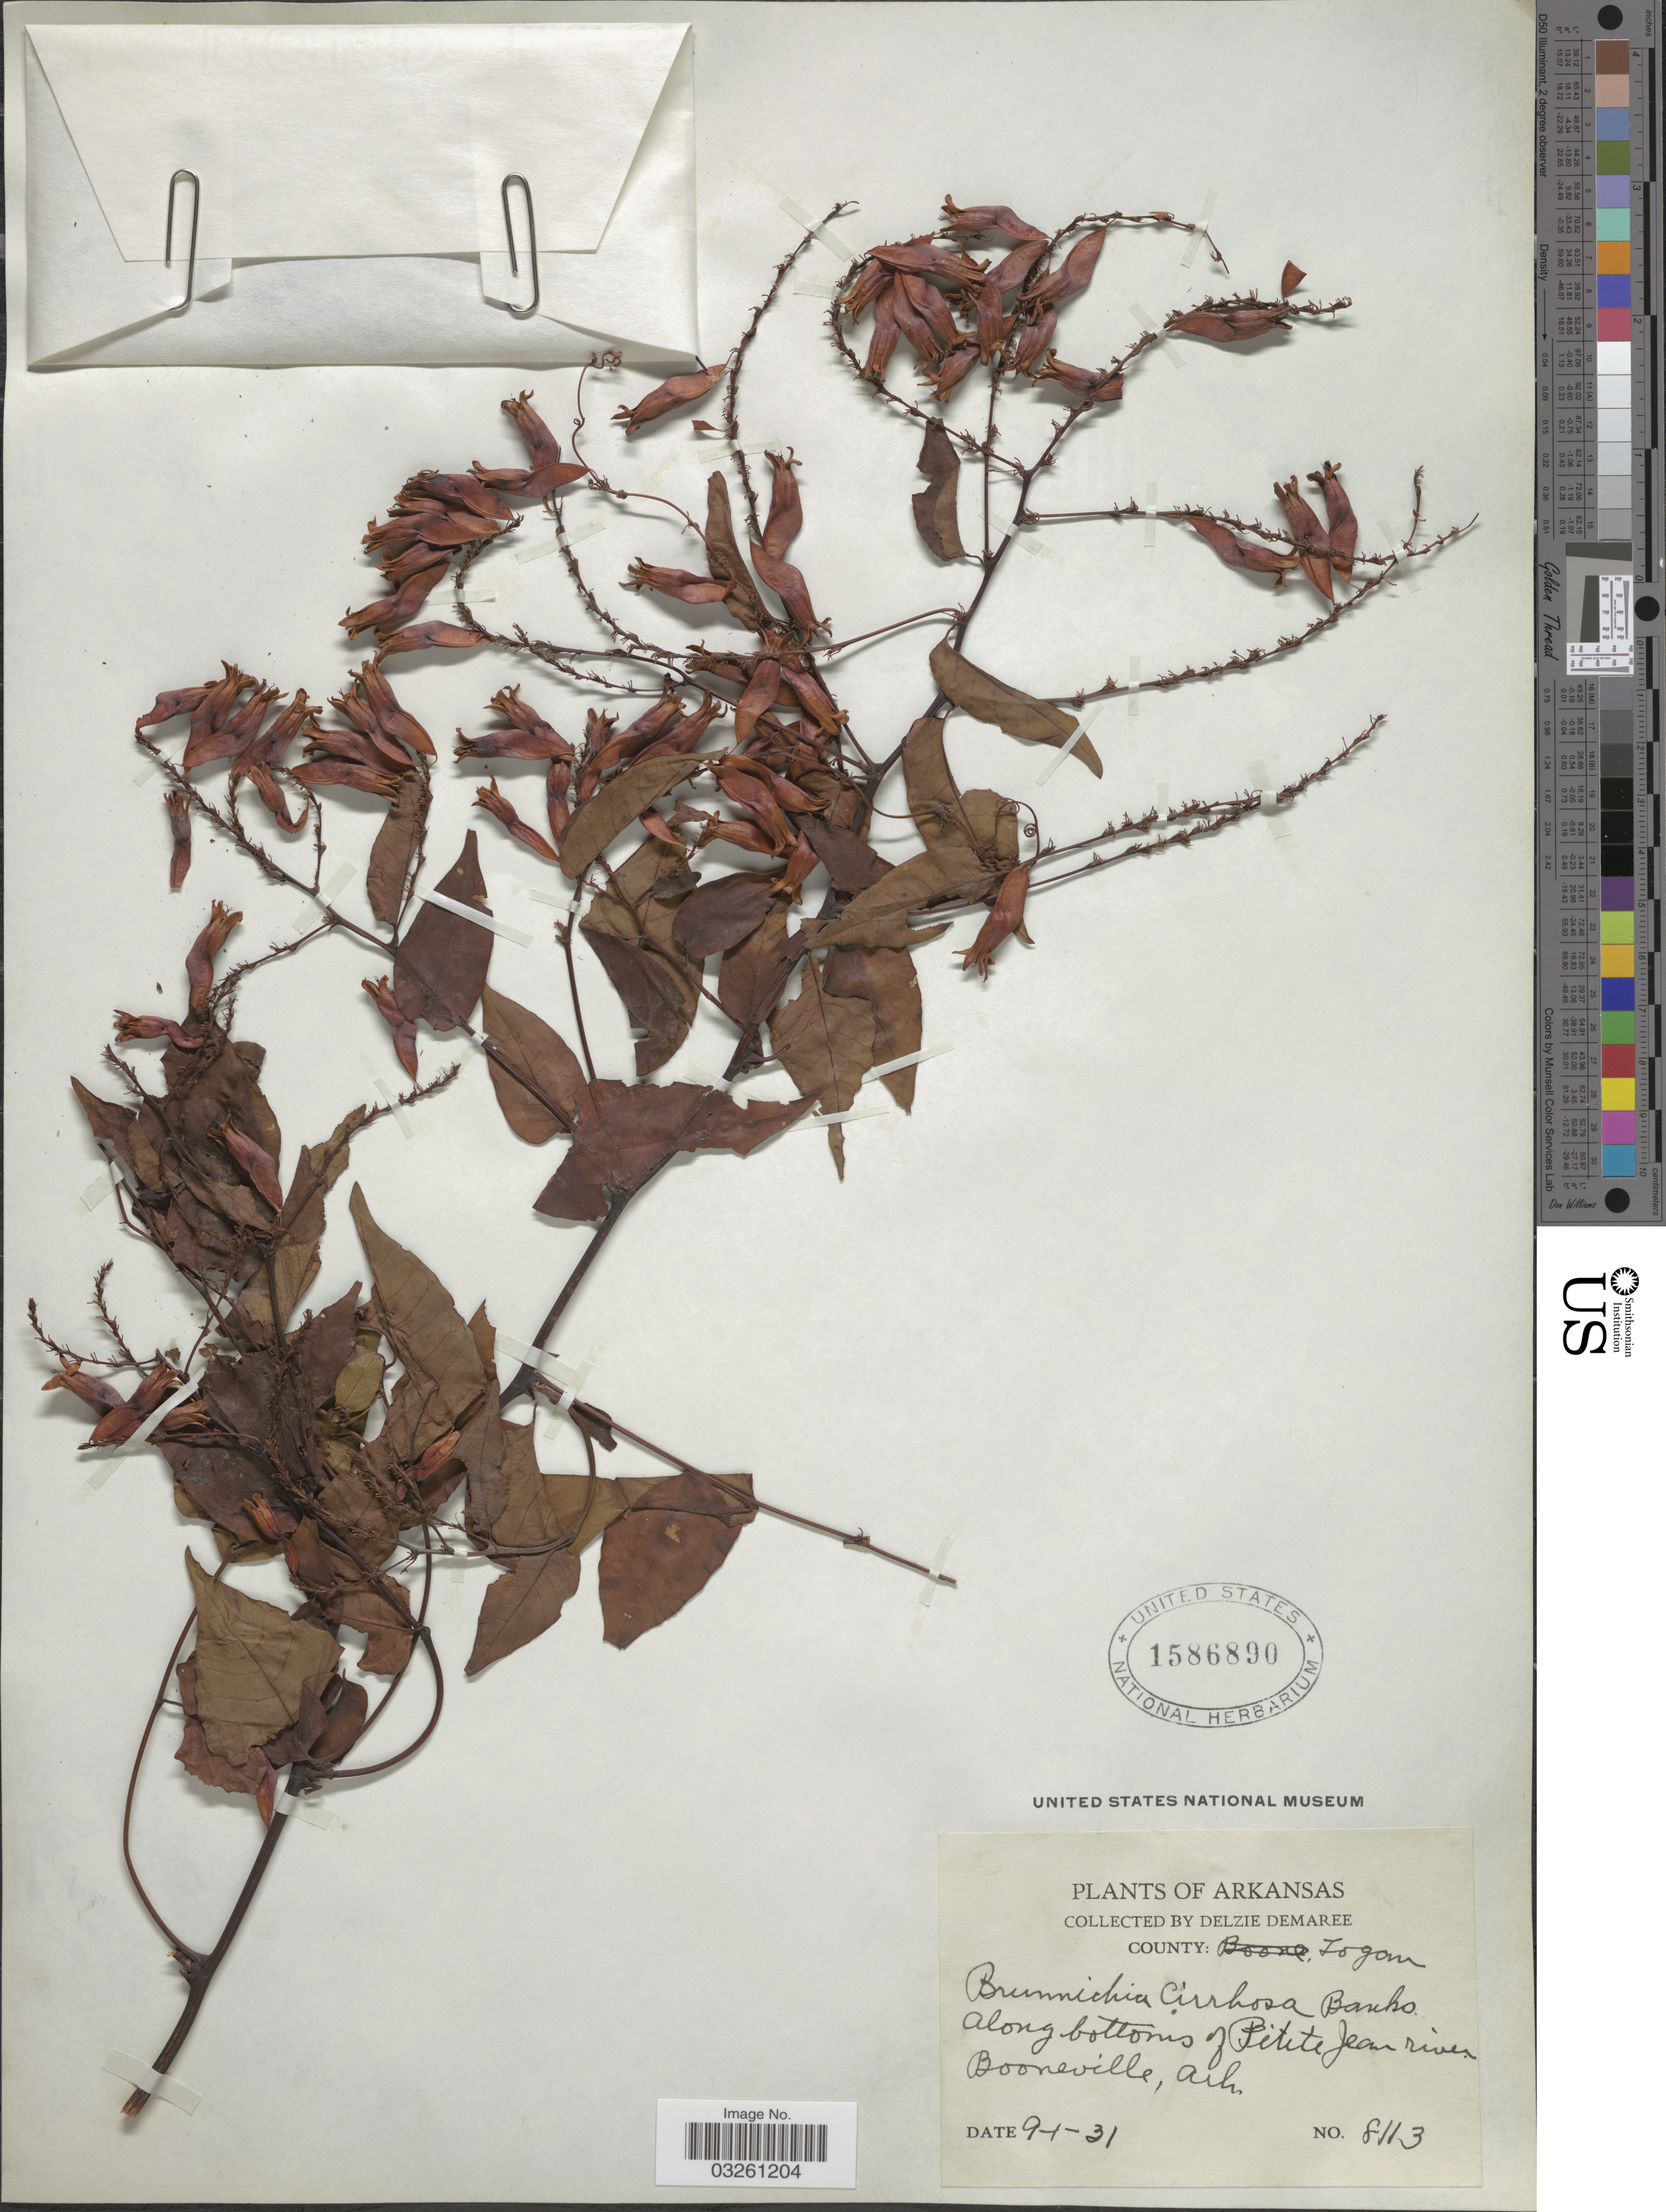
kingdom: Plantae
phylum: Tracheophyta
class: Magnoliopsida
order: Caryophyllales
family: Polygonaceae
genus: Brunnichia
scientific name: Brunnichia cirrhosa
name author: Gaertn.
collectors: D. Demaree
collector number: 8113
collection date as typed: Transcribed d/m/y: 1/9/31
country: United States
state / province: Arkansas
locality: County: Logan. Along bottoms of Petite Jean river. Booneville.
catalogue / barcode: US 1586890